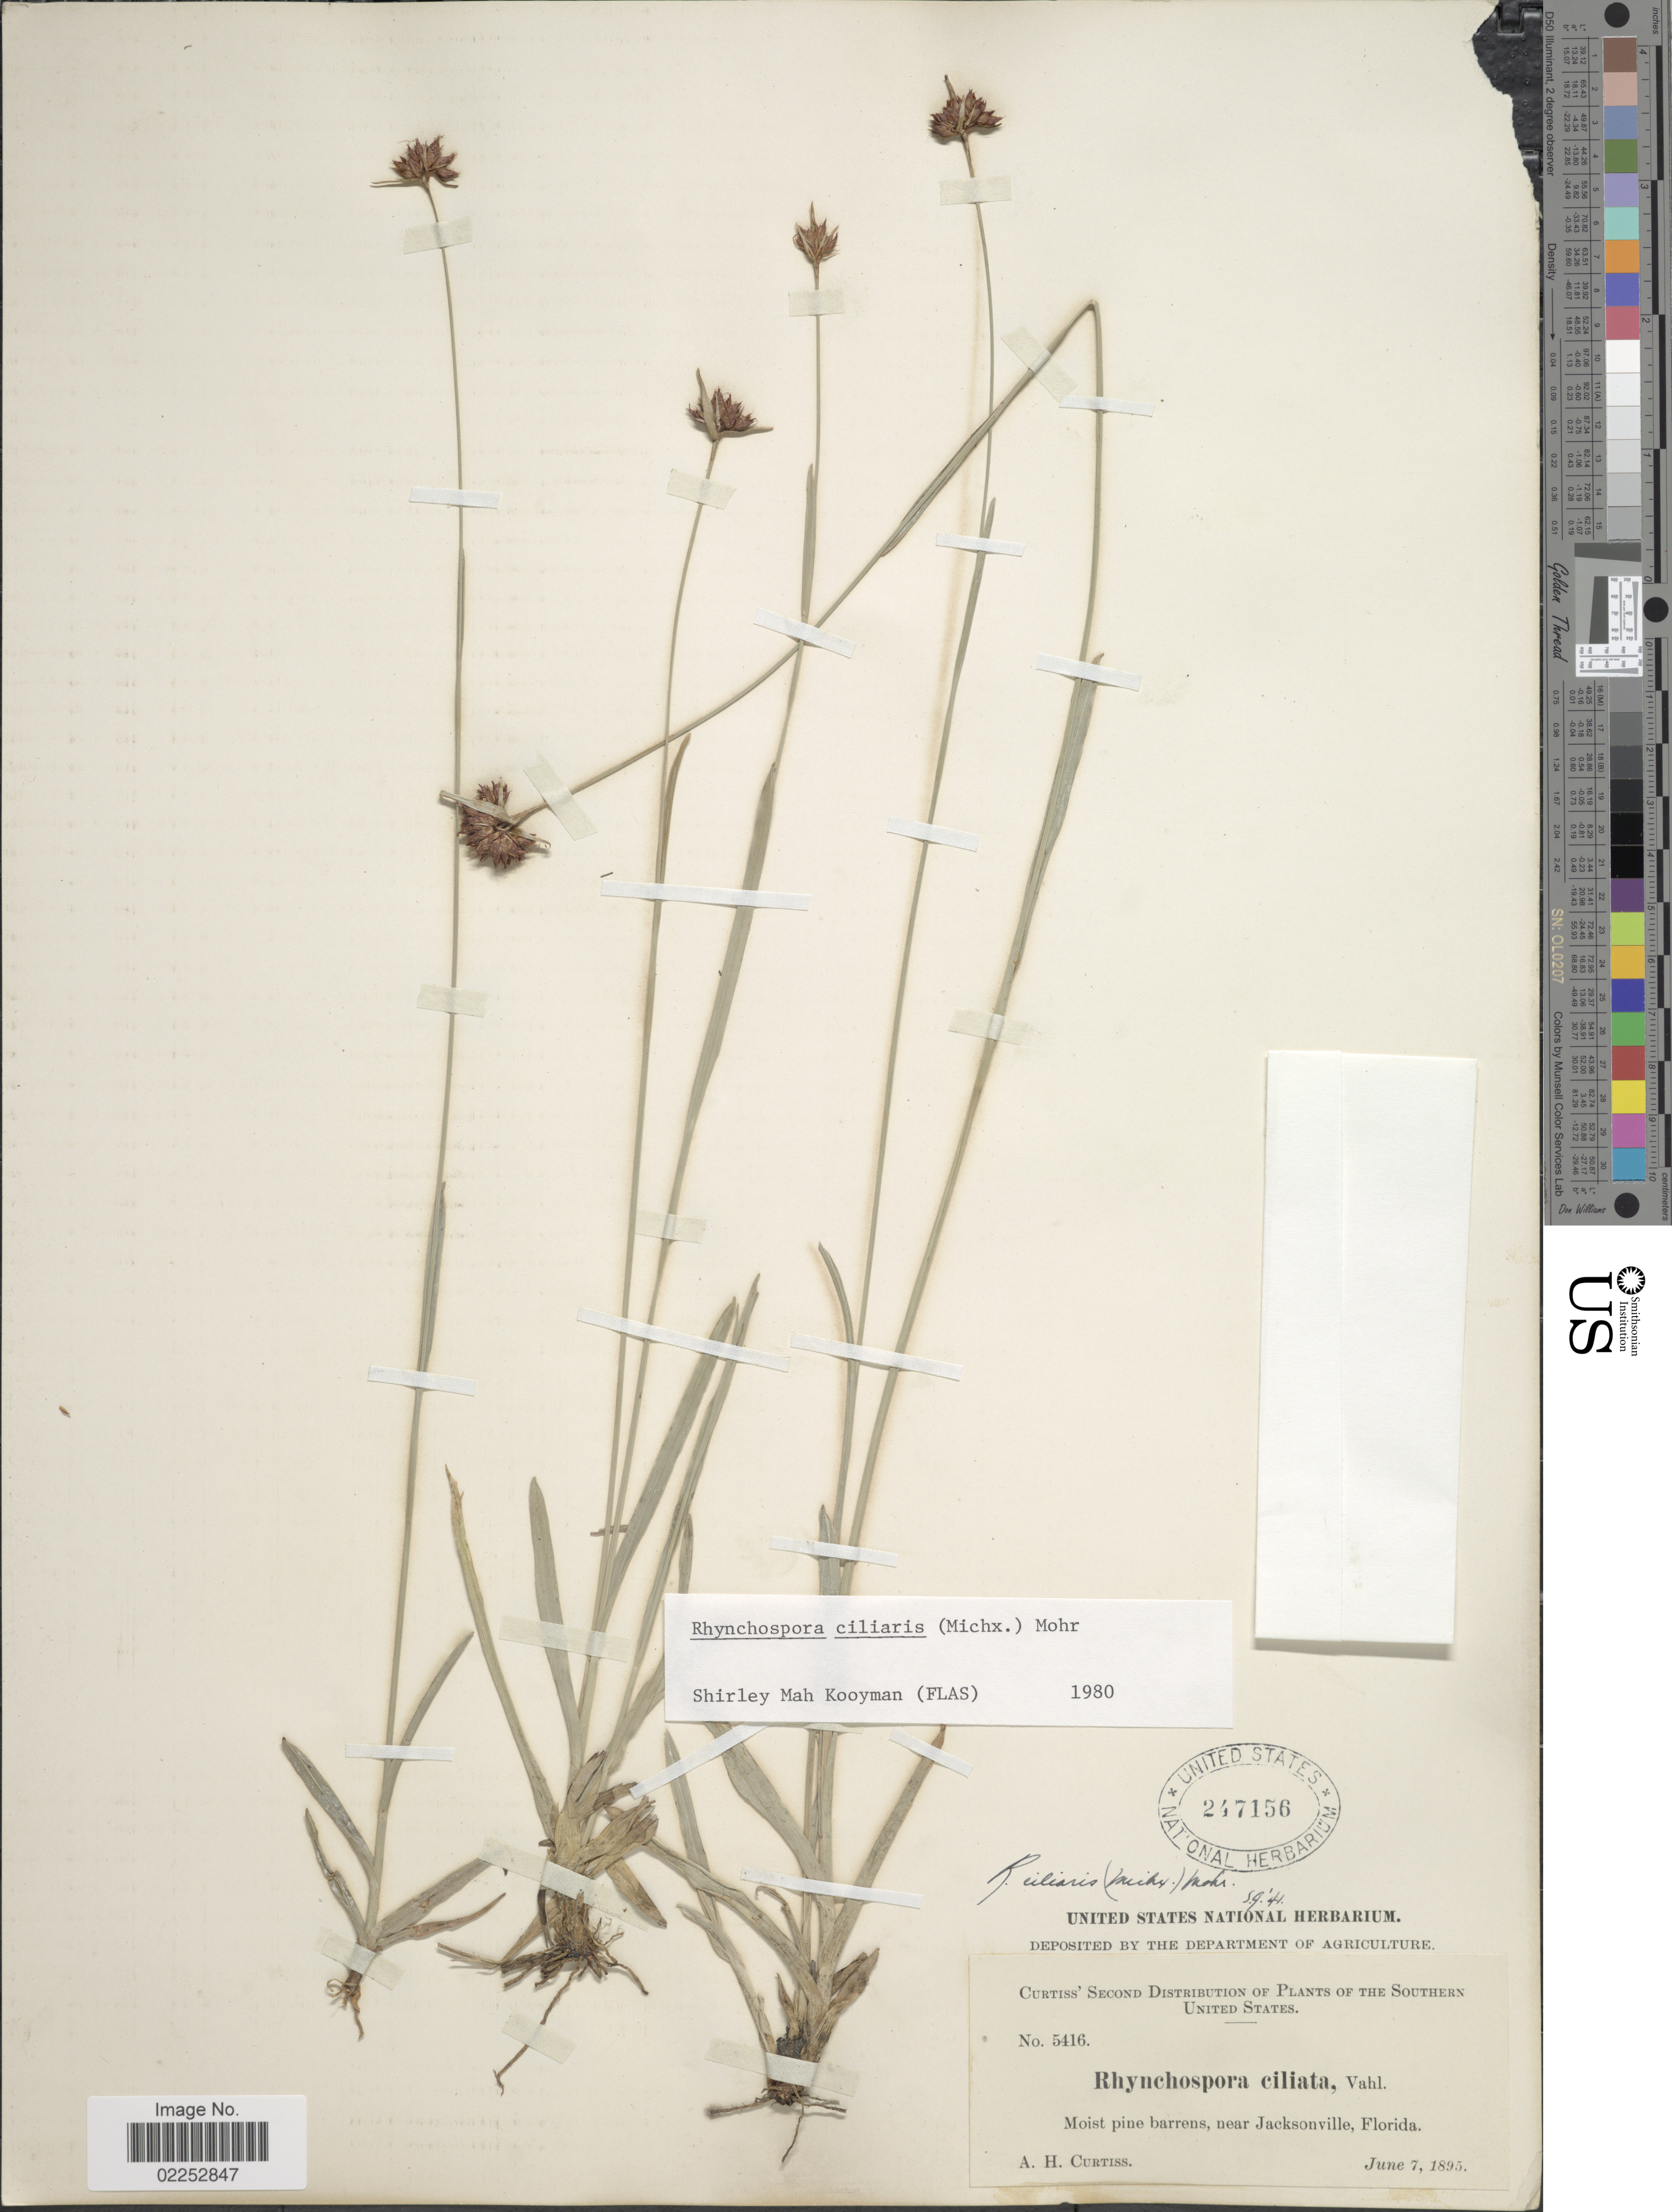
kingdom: Plantae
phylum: Tracheophyta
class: Liliopsida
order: Poales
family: Cyperaceae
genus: Rhynchospora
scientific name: Rhynchospora ciliaris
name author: (Michx.) C. Mohr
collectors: A. H. Curtiss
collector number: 5416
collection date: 1895-06-07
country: United States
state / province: Florida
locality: Near Jacksonville. Southern United States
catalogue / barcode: US 247156